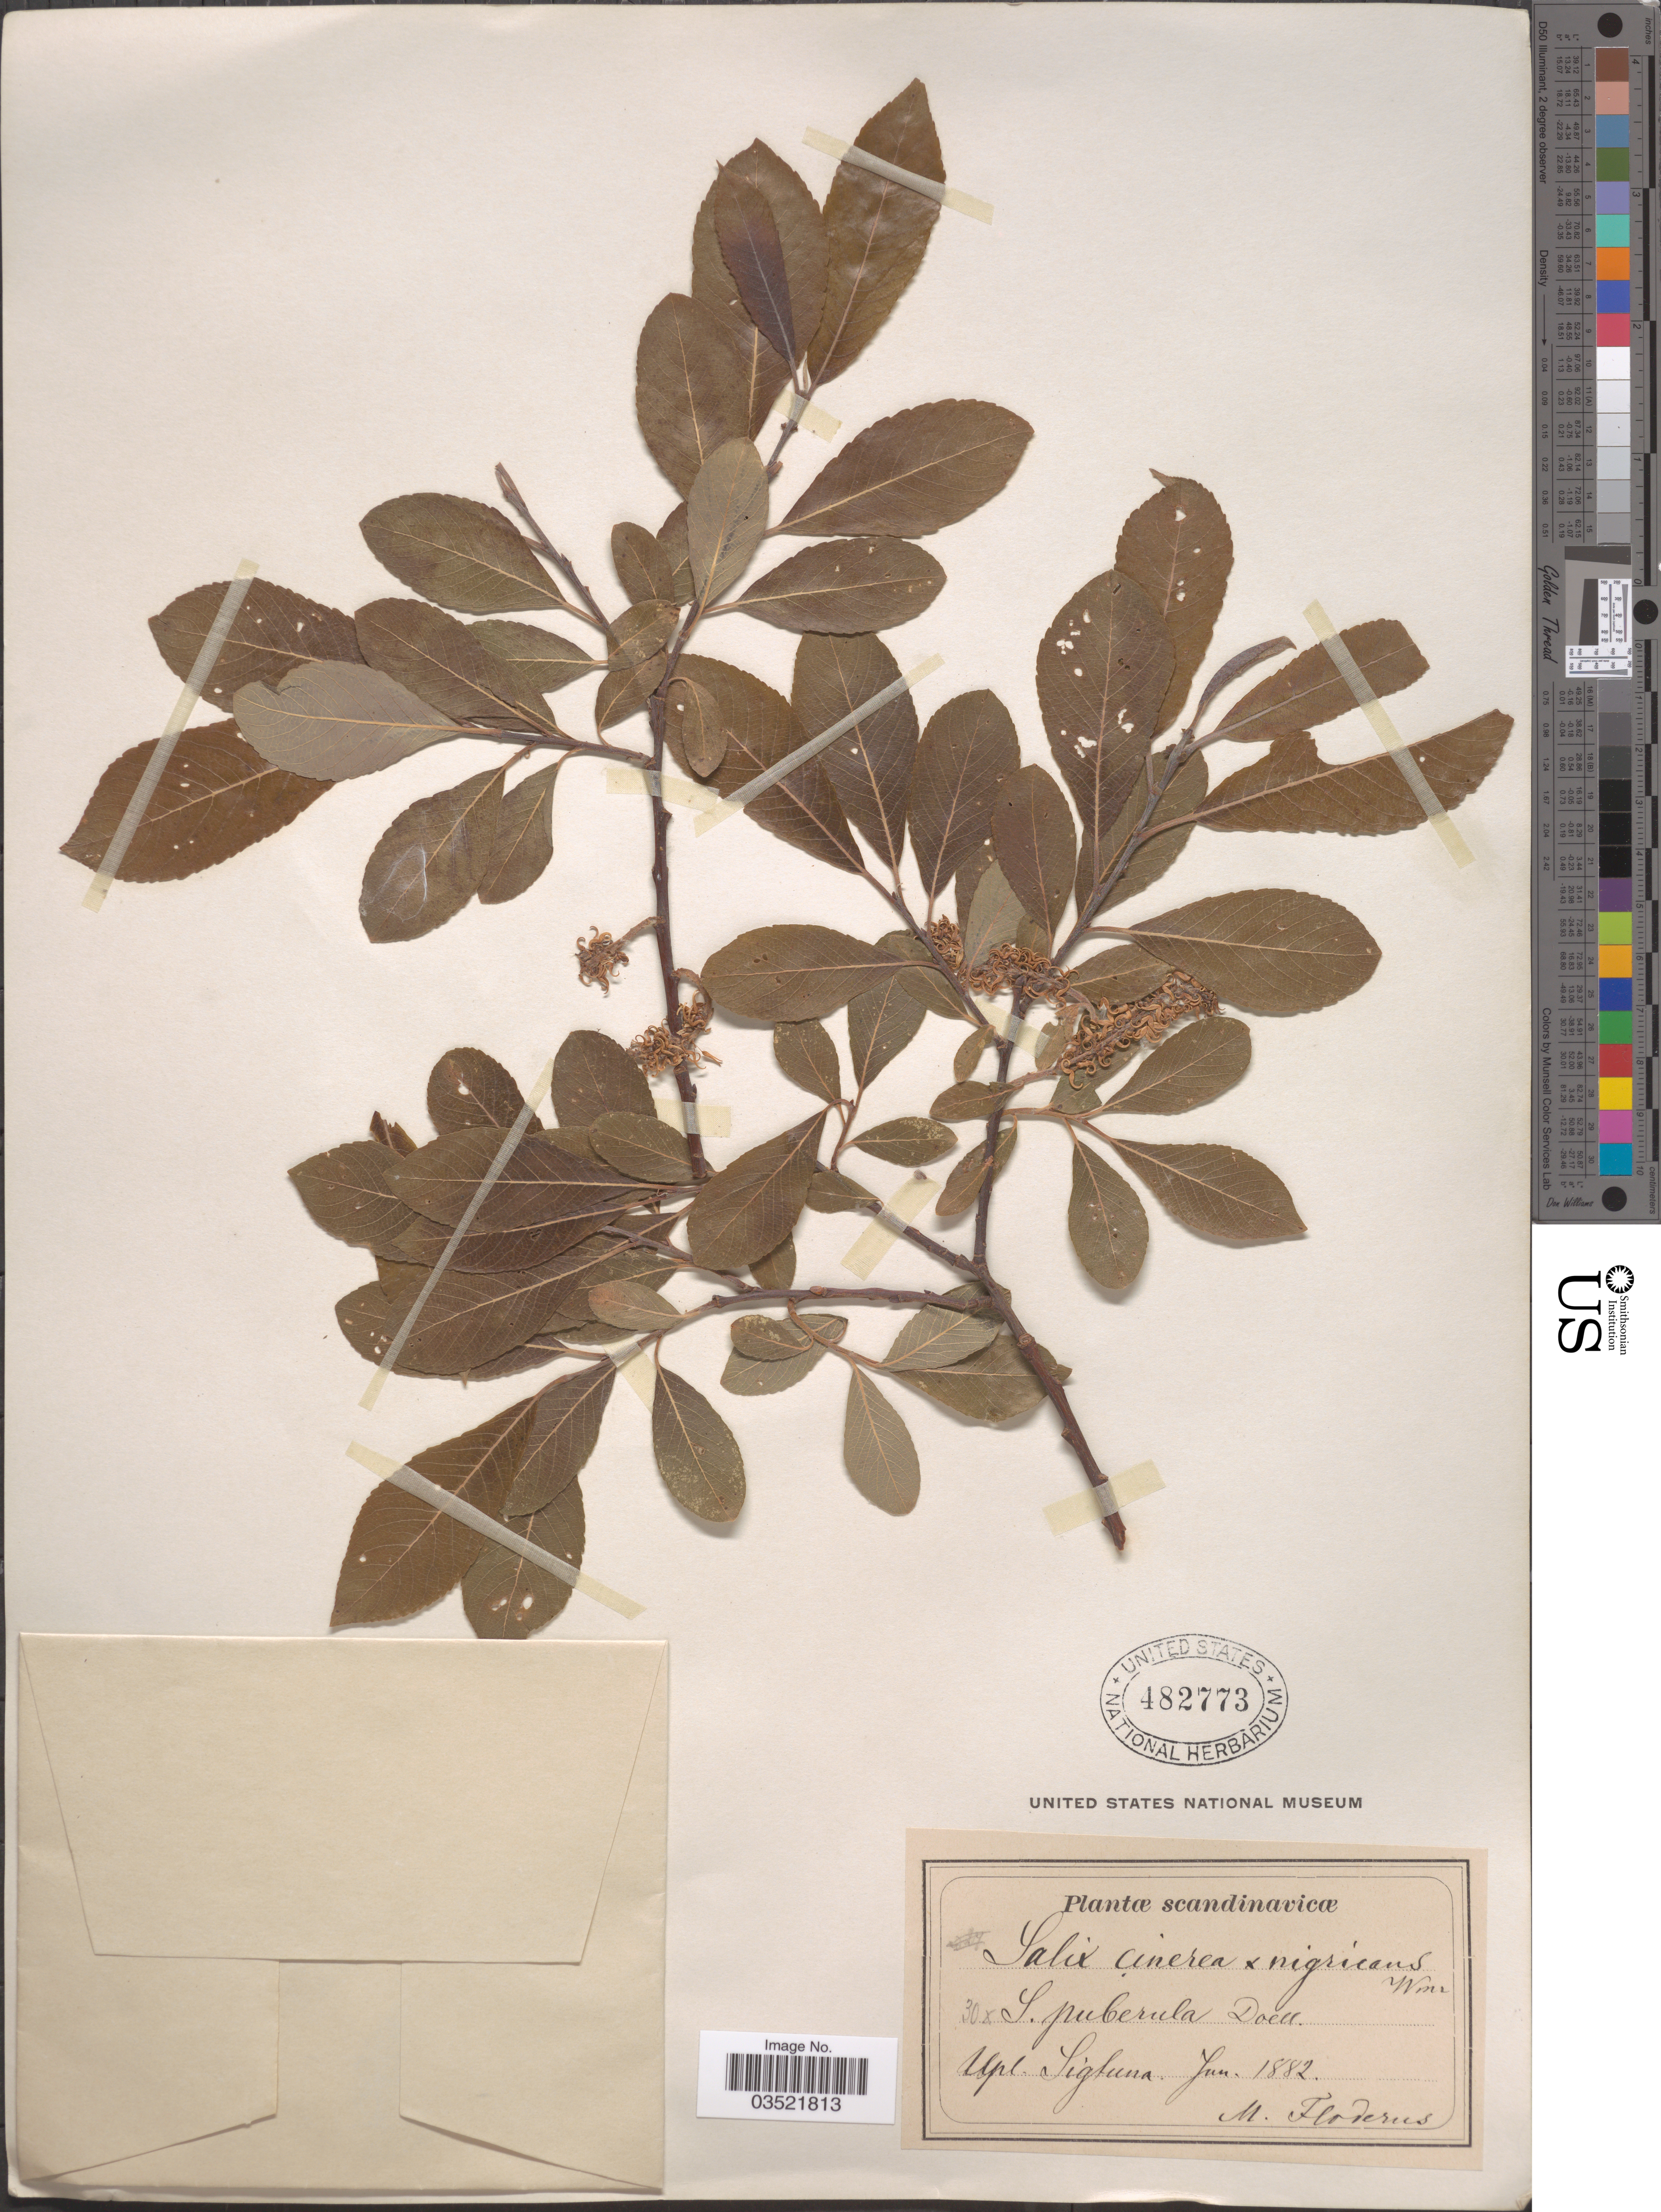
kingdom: Plantae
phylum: Tracheophyta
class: Magnoliopsida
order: Malpighiales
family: Salicaceae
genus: Salix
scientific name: Salix cinerea x S. nigricans Sm.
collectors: M. Floderus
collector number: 30x?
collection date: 1882-06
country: Sweden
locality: Scandinavicæ. Upl. Sigtuna.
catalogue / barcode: US 482773